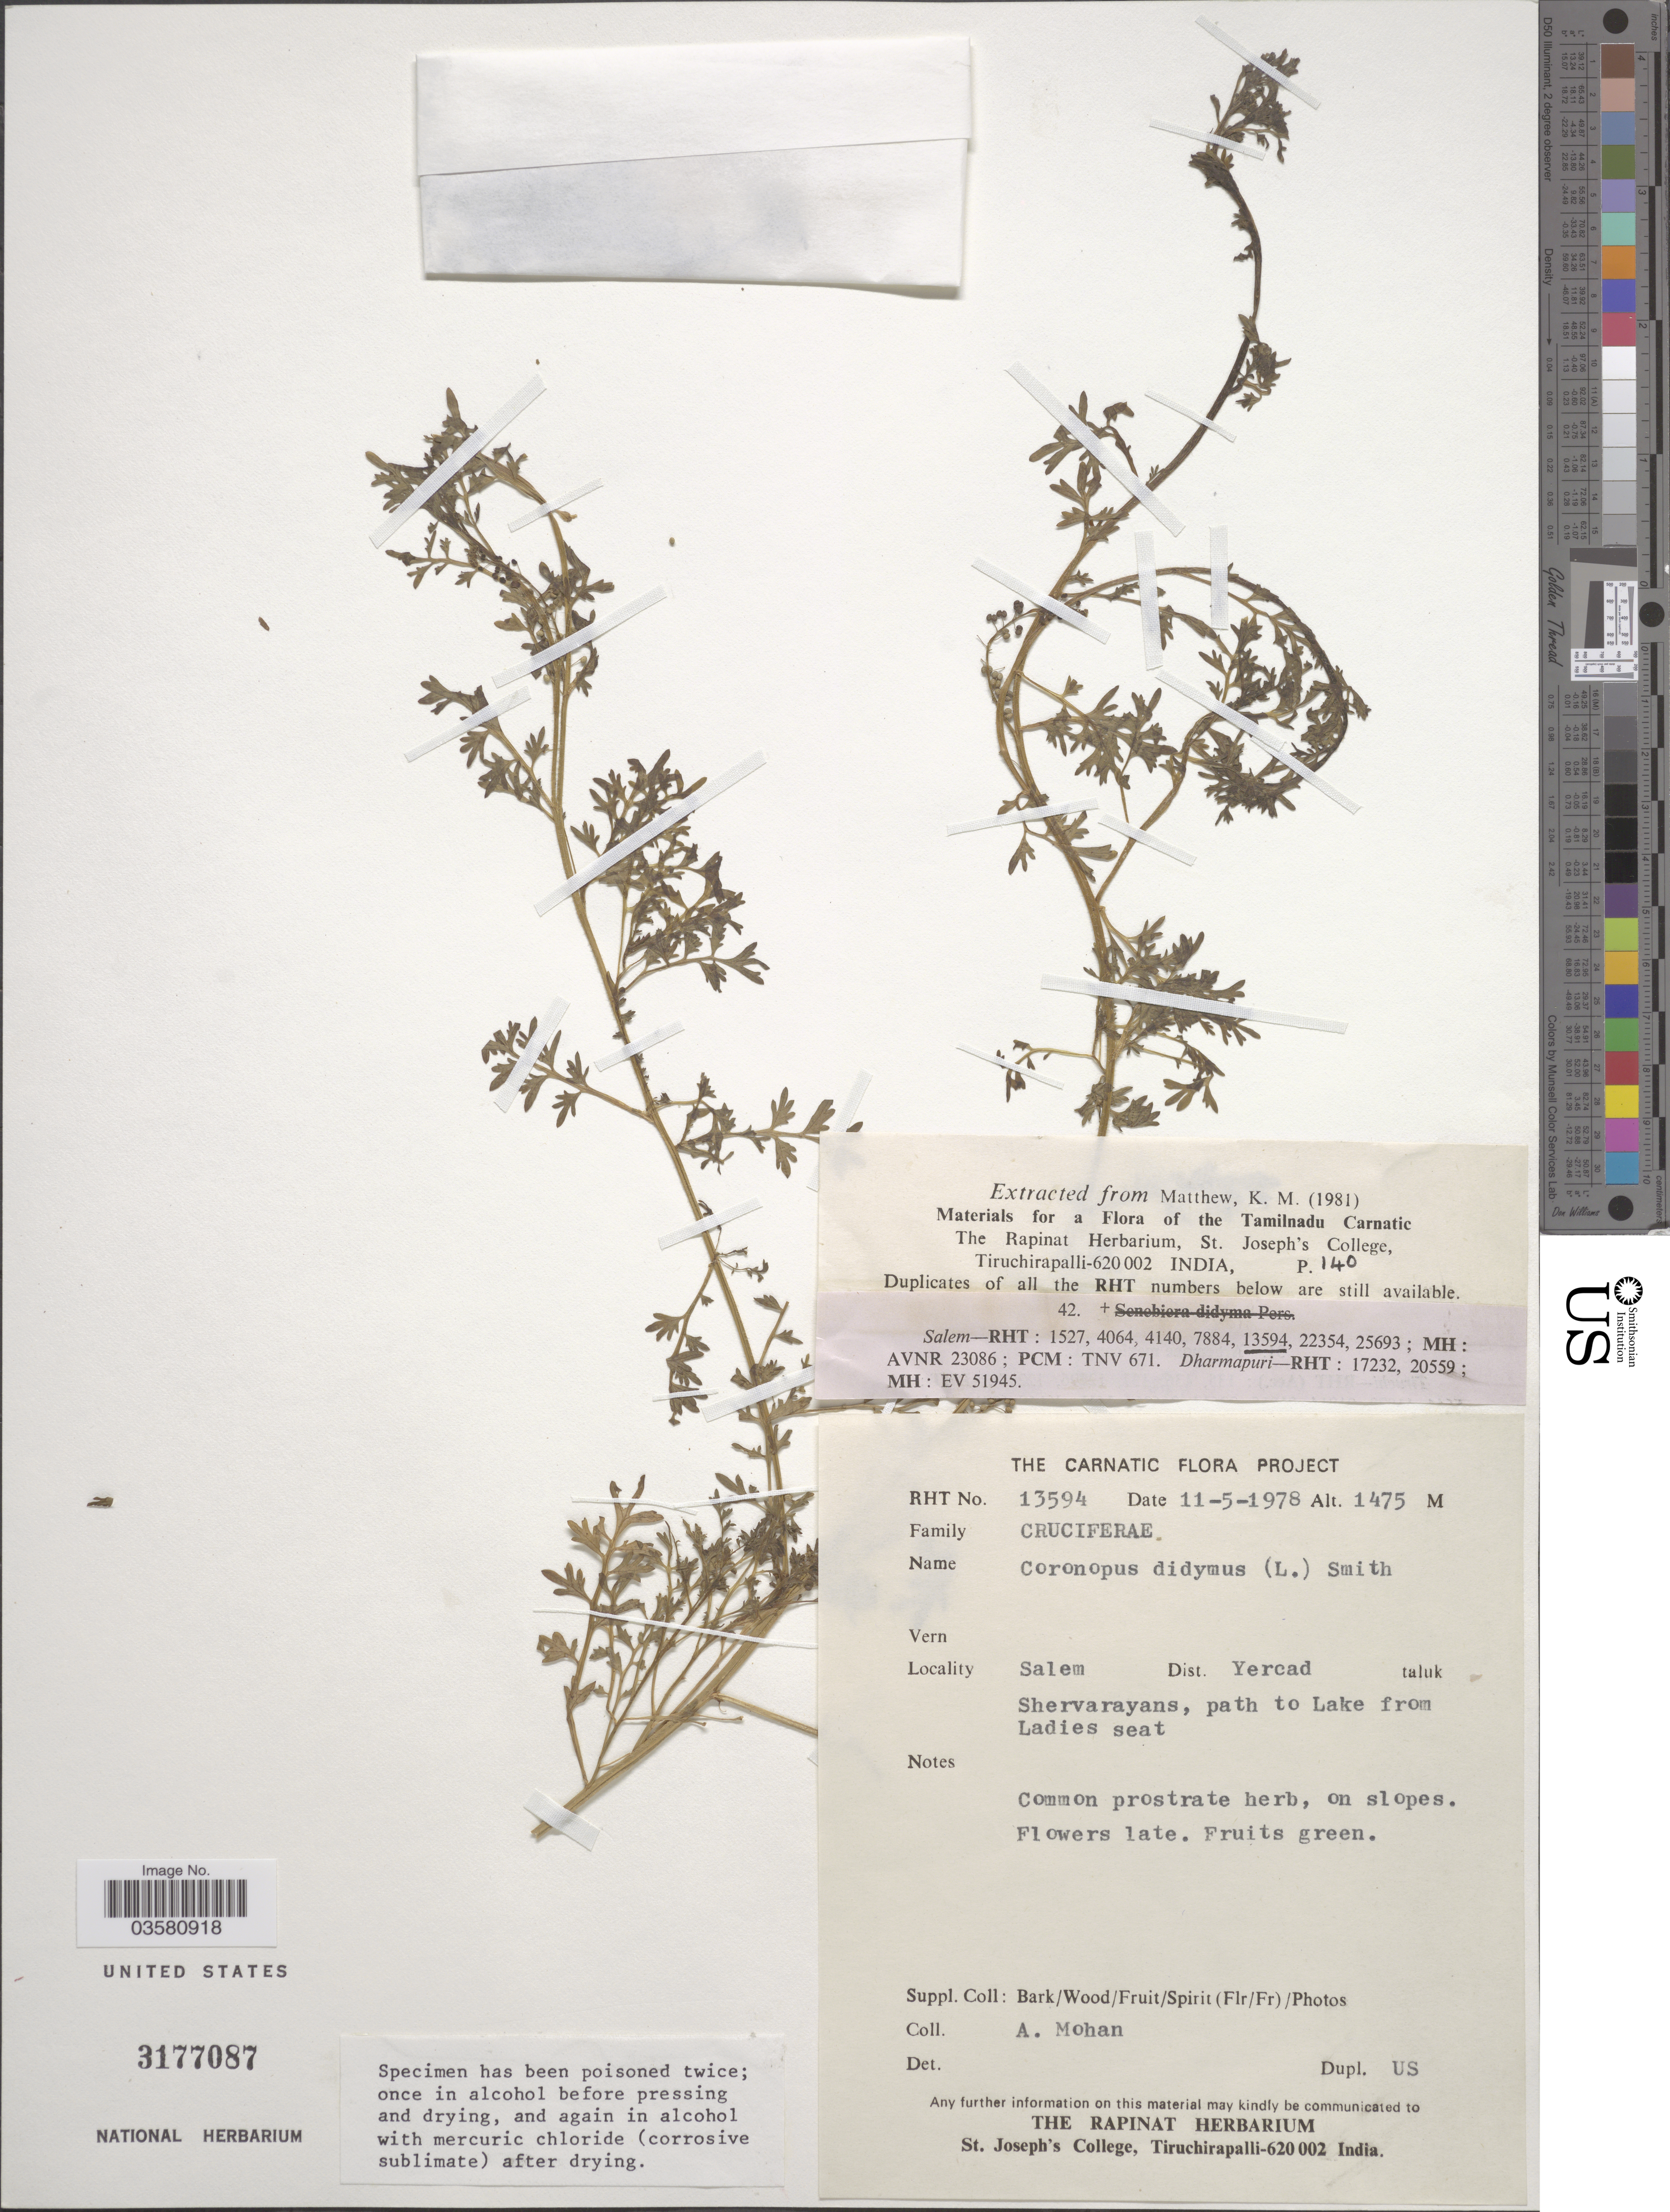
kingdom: Plantae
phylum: Tracheophyta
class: Magnoliopsida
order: Brassicales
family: Brassicaceae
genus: Lepidium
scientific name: Lepidium didymum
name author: L.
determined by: Strong, M. T., (US), Smithsonian Institution - National Museum of Natural History (UNITED STATES)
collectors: A. Mohan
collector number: RHT13594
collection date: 1978-05-11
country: India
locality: Salem Dist. Yercad taluk Shervarayans, path to Lake from Ladies seat.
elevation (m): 1475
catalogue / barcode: US 3177087